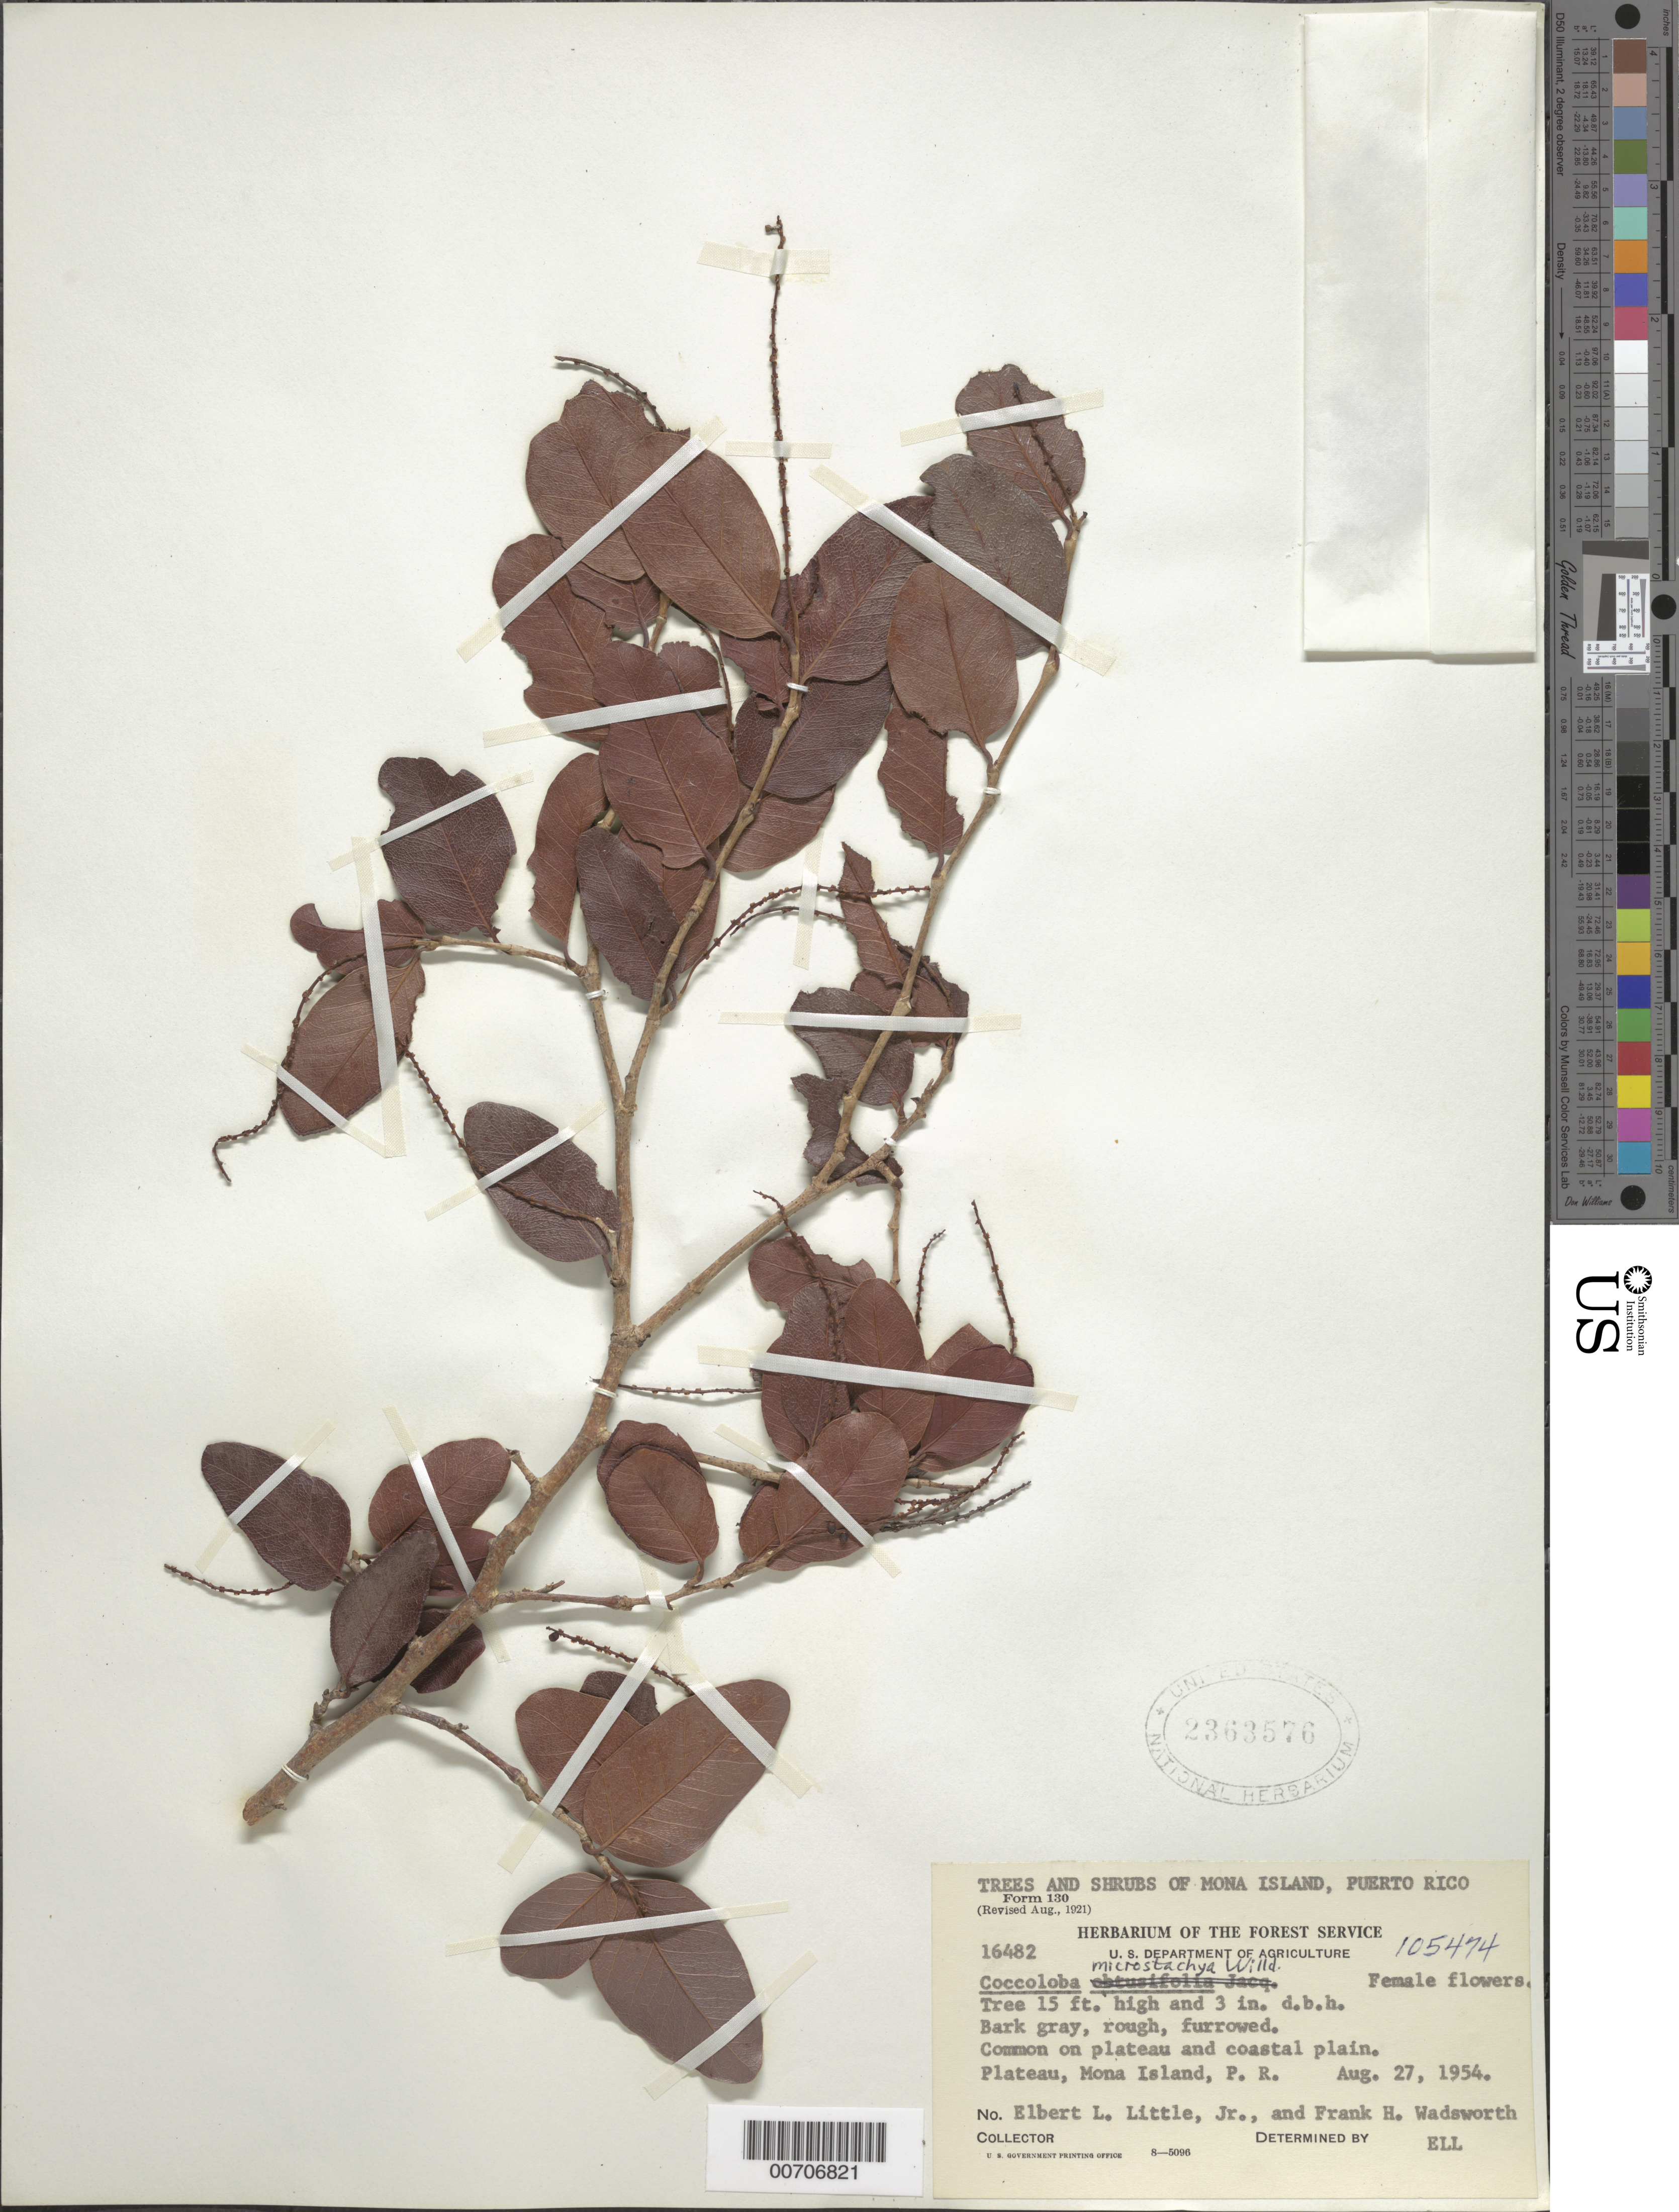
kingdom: Plantae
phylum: Tracheophyta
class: Magnoliopsida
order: Caryophyllales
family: Polygonaceae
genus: Coccoloba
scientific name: Coccoloba microstachya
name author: Willd.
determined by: Little, Elbert L., Jr., (FSSR), United States Department of Agriculture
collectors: E. L. Little & F. Wadsworth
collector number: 16482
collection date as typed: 27 Aug 1954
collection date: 1954-08-27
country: Puerto Rico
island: Mona Island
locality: Plateau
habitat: On plateau and coastal plains.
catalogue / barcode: US 2363576